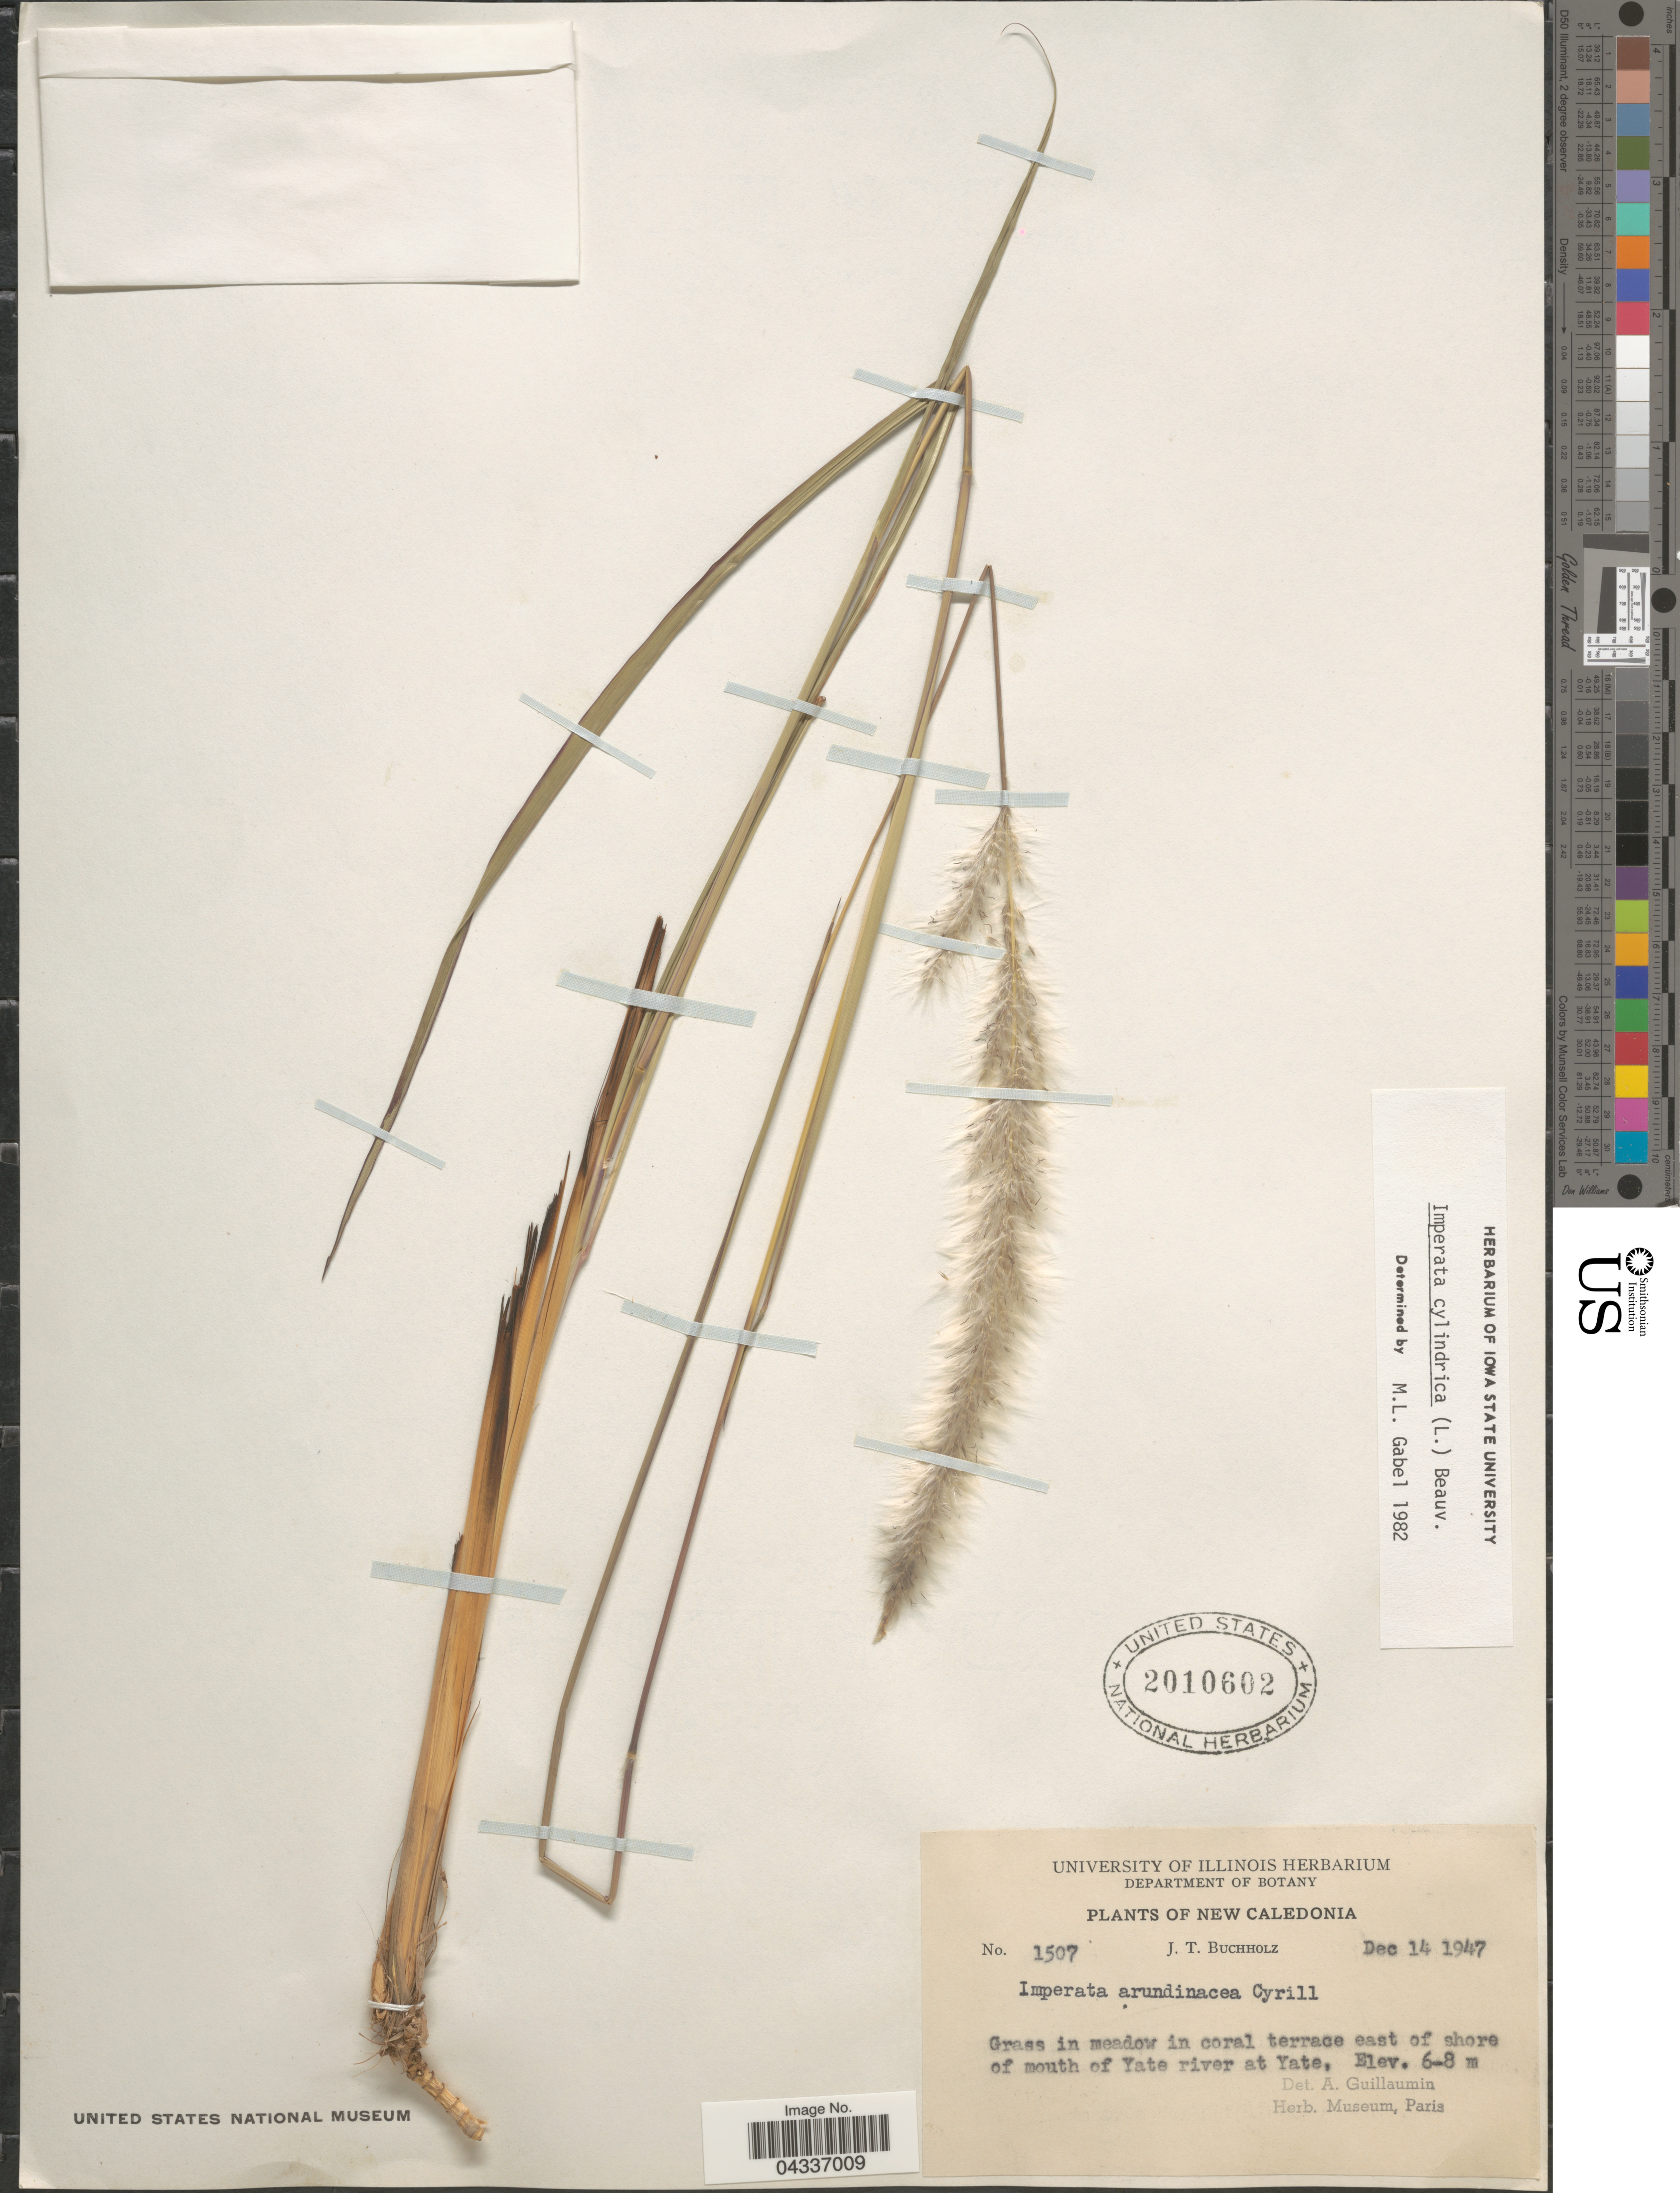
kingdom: Plantae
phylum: Tracheophyta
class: Liliopsida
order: Poales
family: Poaceae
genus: Imperata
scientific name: Imperata cylindrica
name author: (L.) P. Beauv.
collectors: J. T. Buchholz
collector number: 1507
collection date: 1947-12-14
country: New Caledonia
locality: In coral terrace east of shore of mouth of Yate river at Yate.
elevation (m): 6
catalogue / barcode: US 2010602